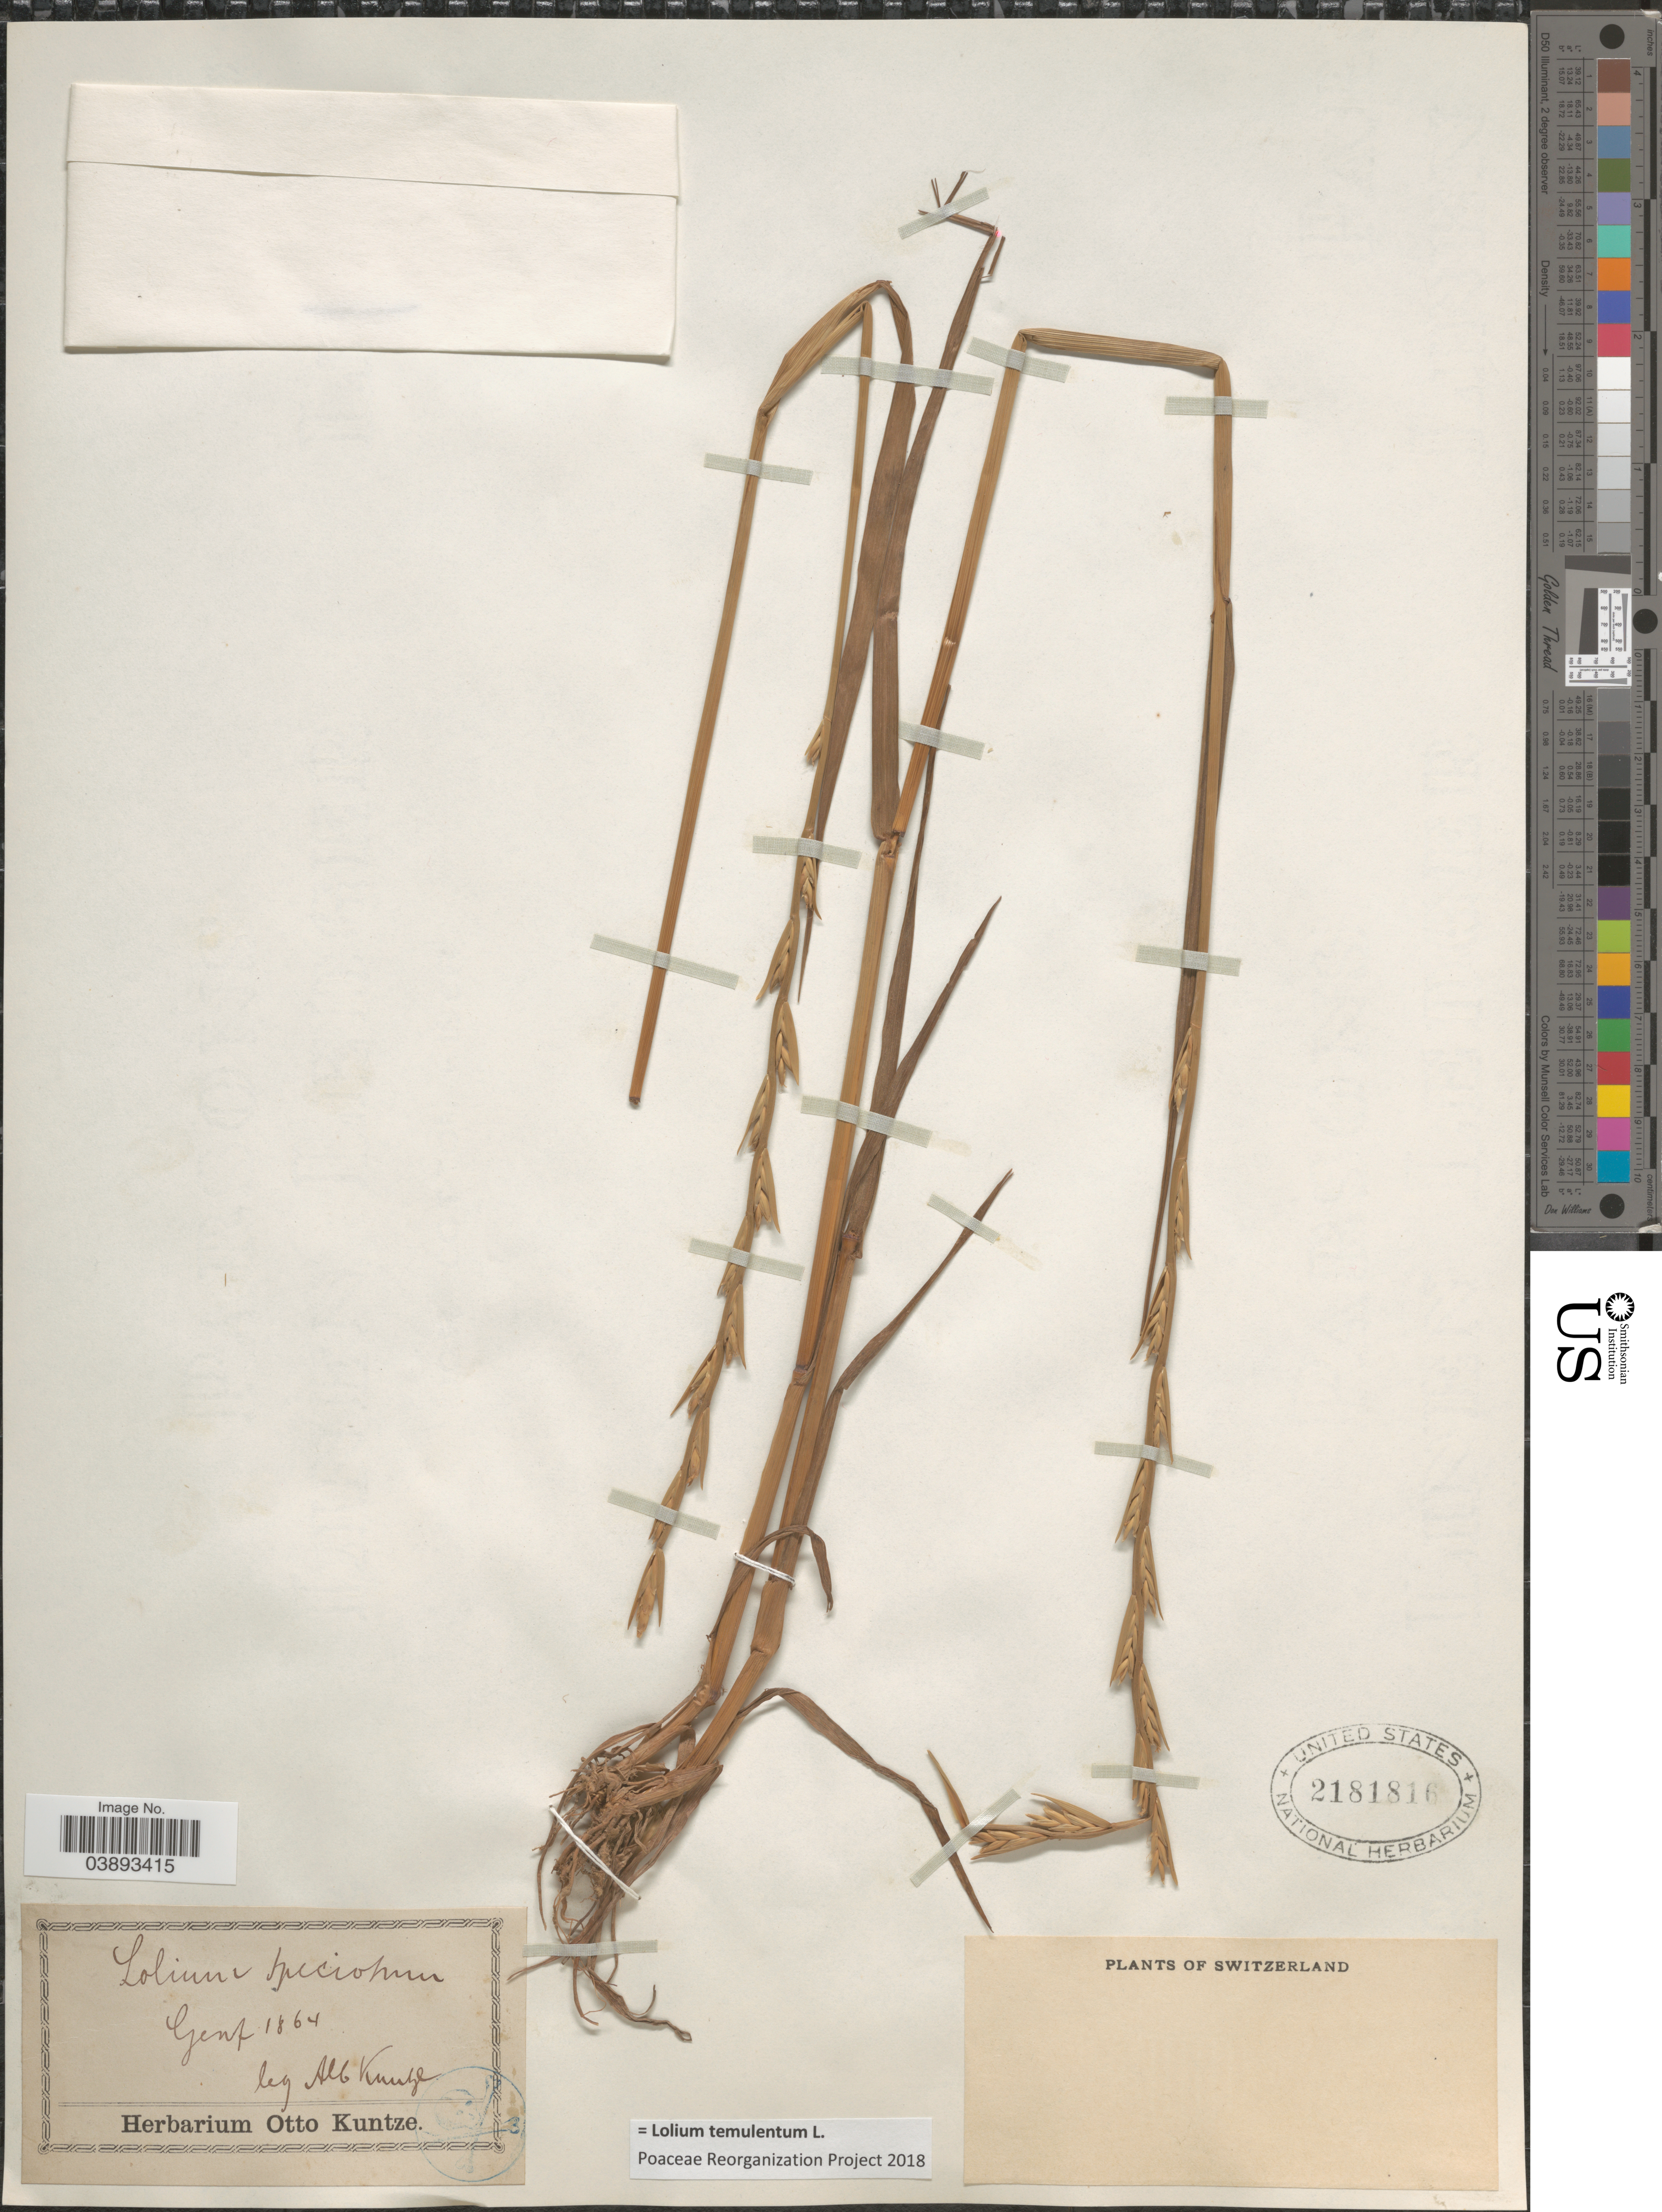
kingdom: Plantae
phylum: Tracheophyta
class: Liliopsida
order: Poales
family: Poaceae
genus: Lolium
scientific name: Lolium temulentum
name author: L.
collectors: A. Kuntze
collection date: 1864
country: Switzerland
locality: Gent.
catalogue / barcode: US 2181816